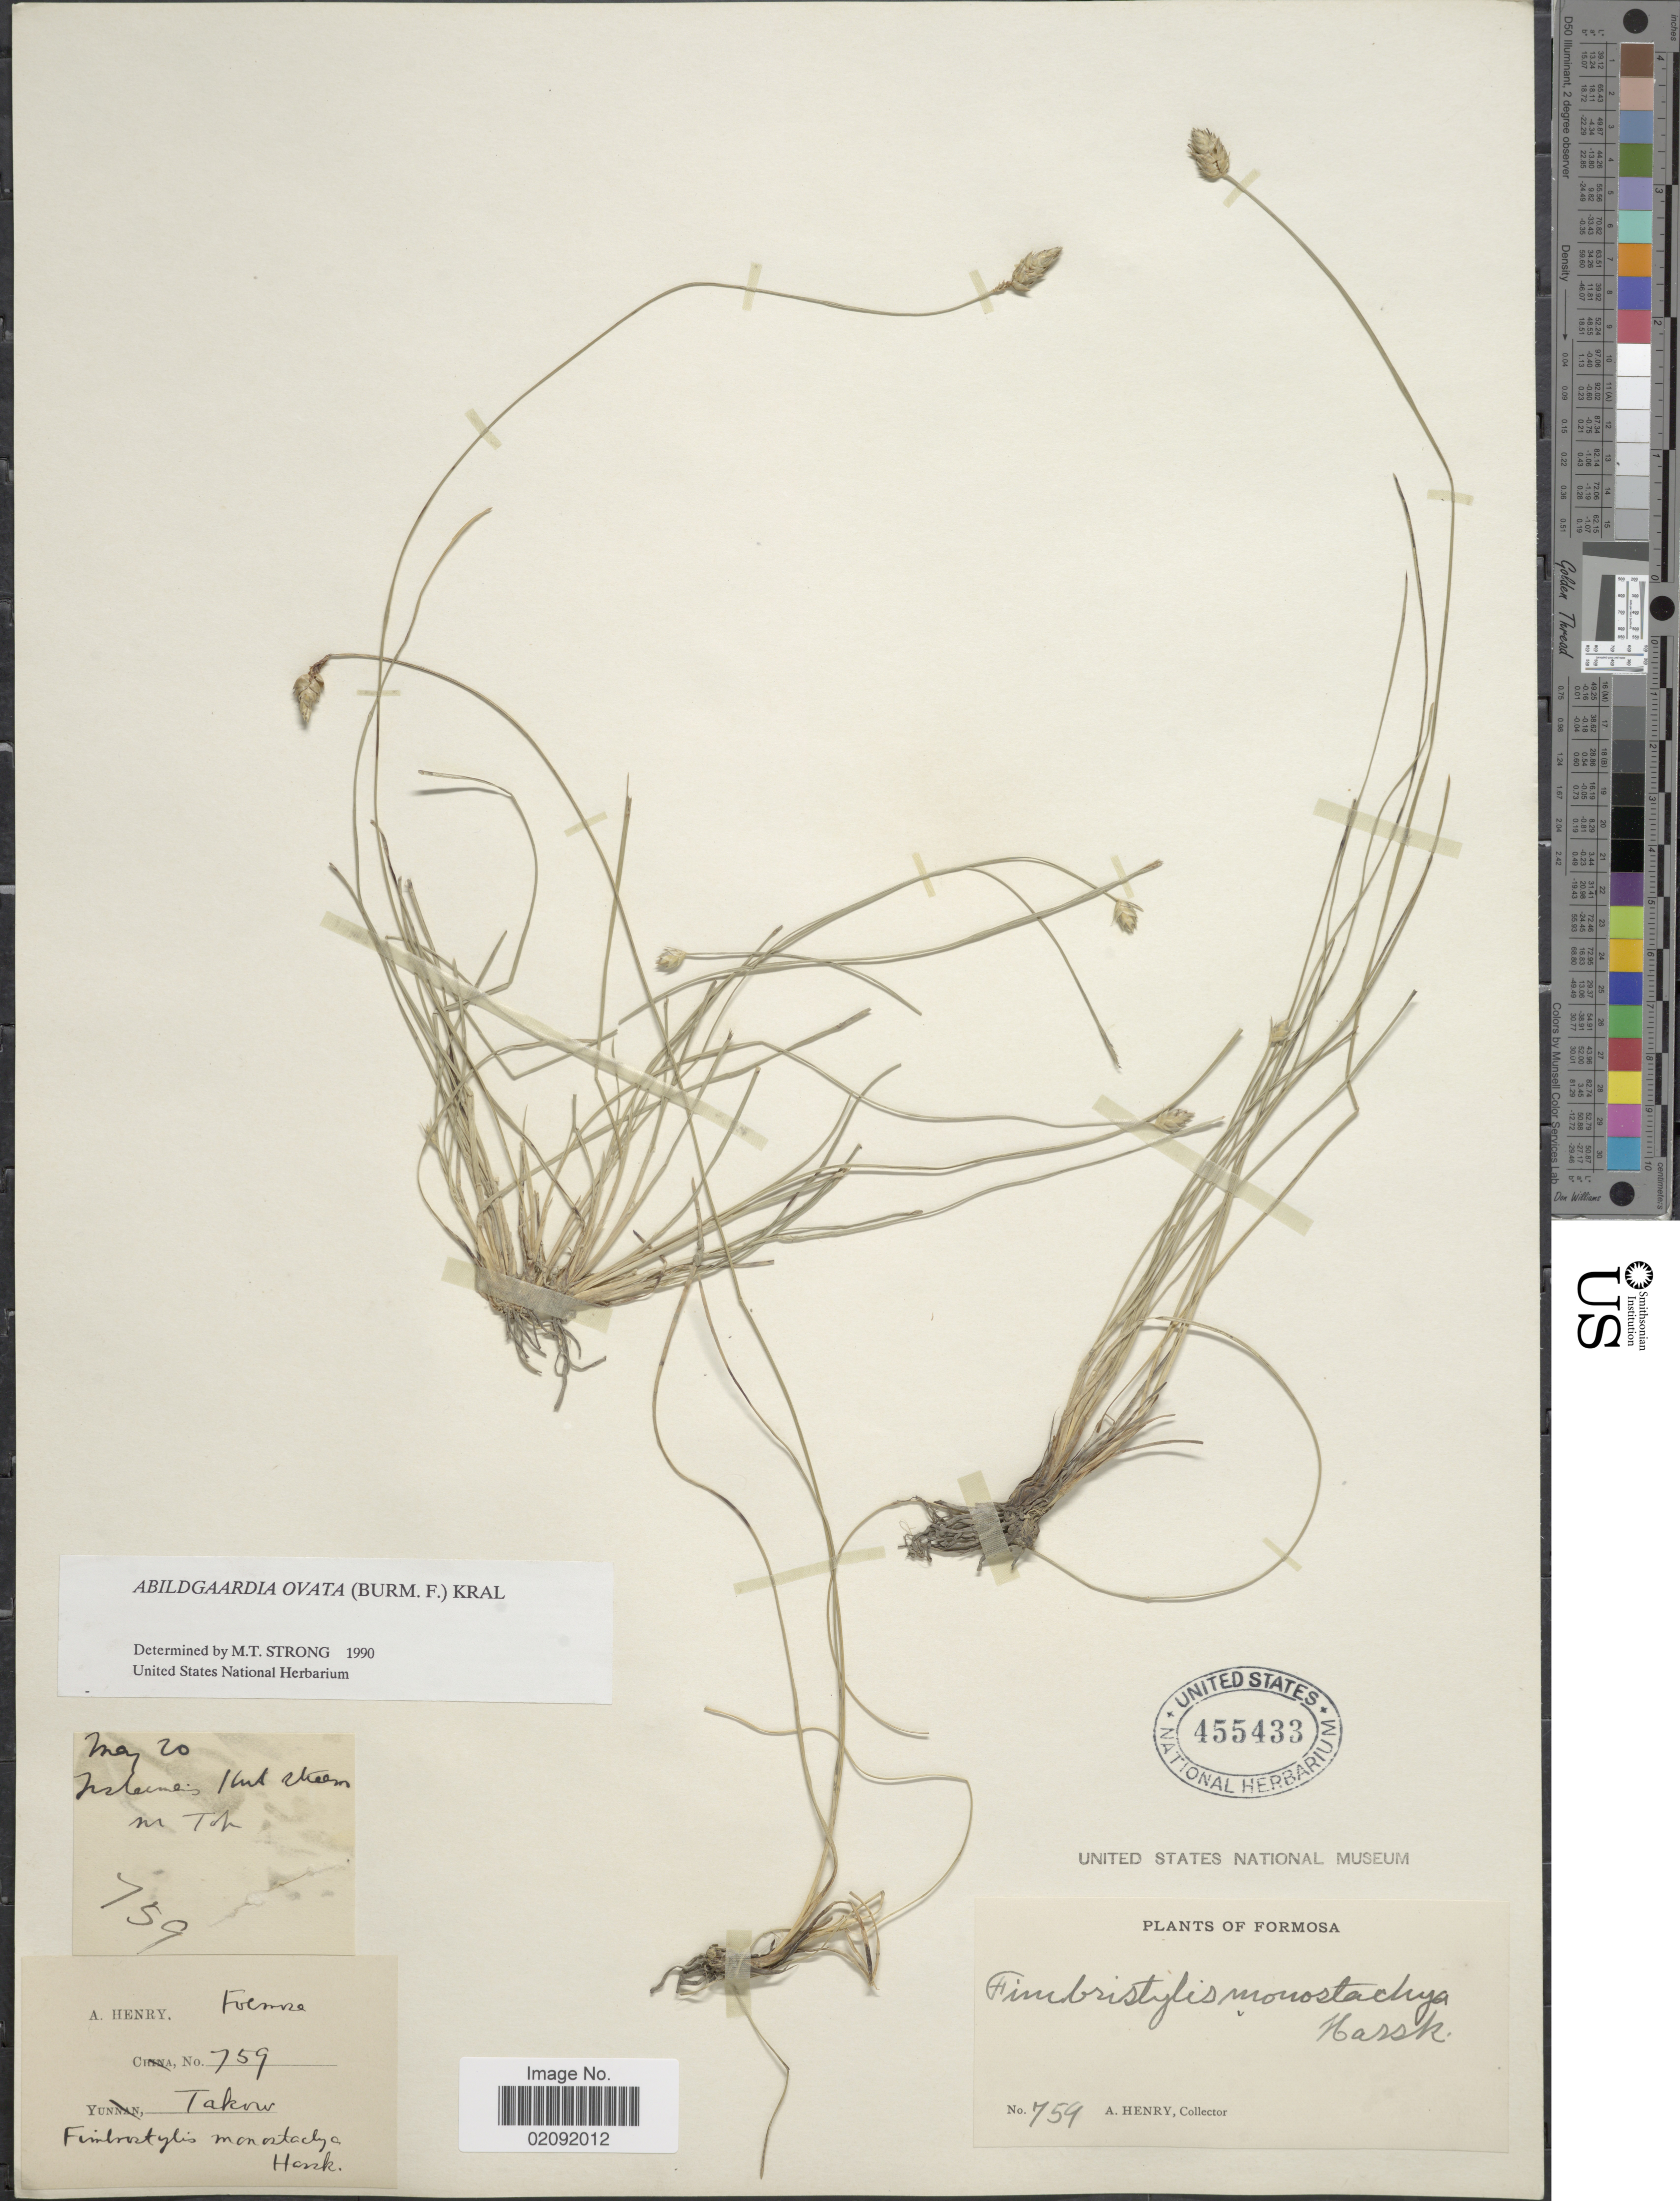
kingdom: Plantae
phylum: Tracheophyta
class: Liliopsida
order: Poales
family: Cyperaceae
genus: Abildgaardia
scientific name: Abildgaardia ovata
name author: (Burm. f.) Kral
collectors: A. Henry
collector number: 759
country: Taiwan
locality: Formosa, Takow.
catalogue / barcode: US 455433